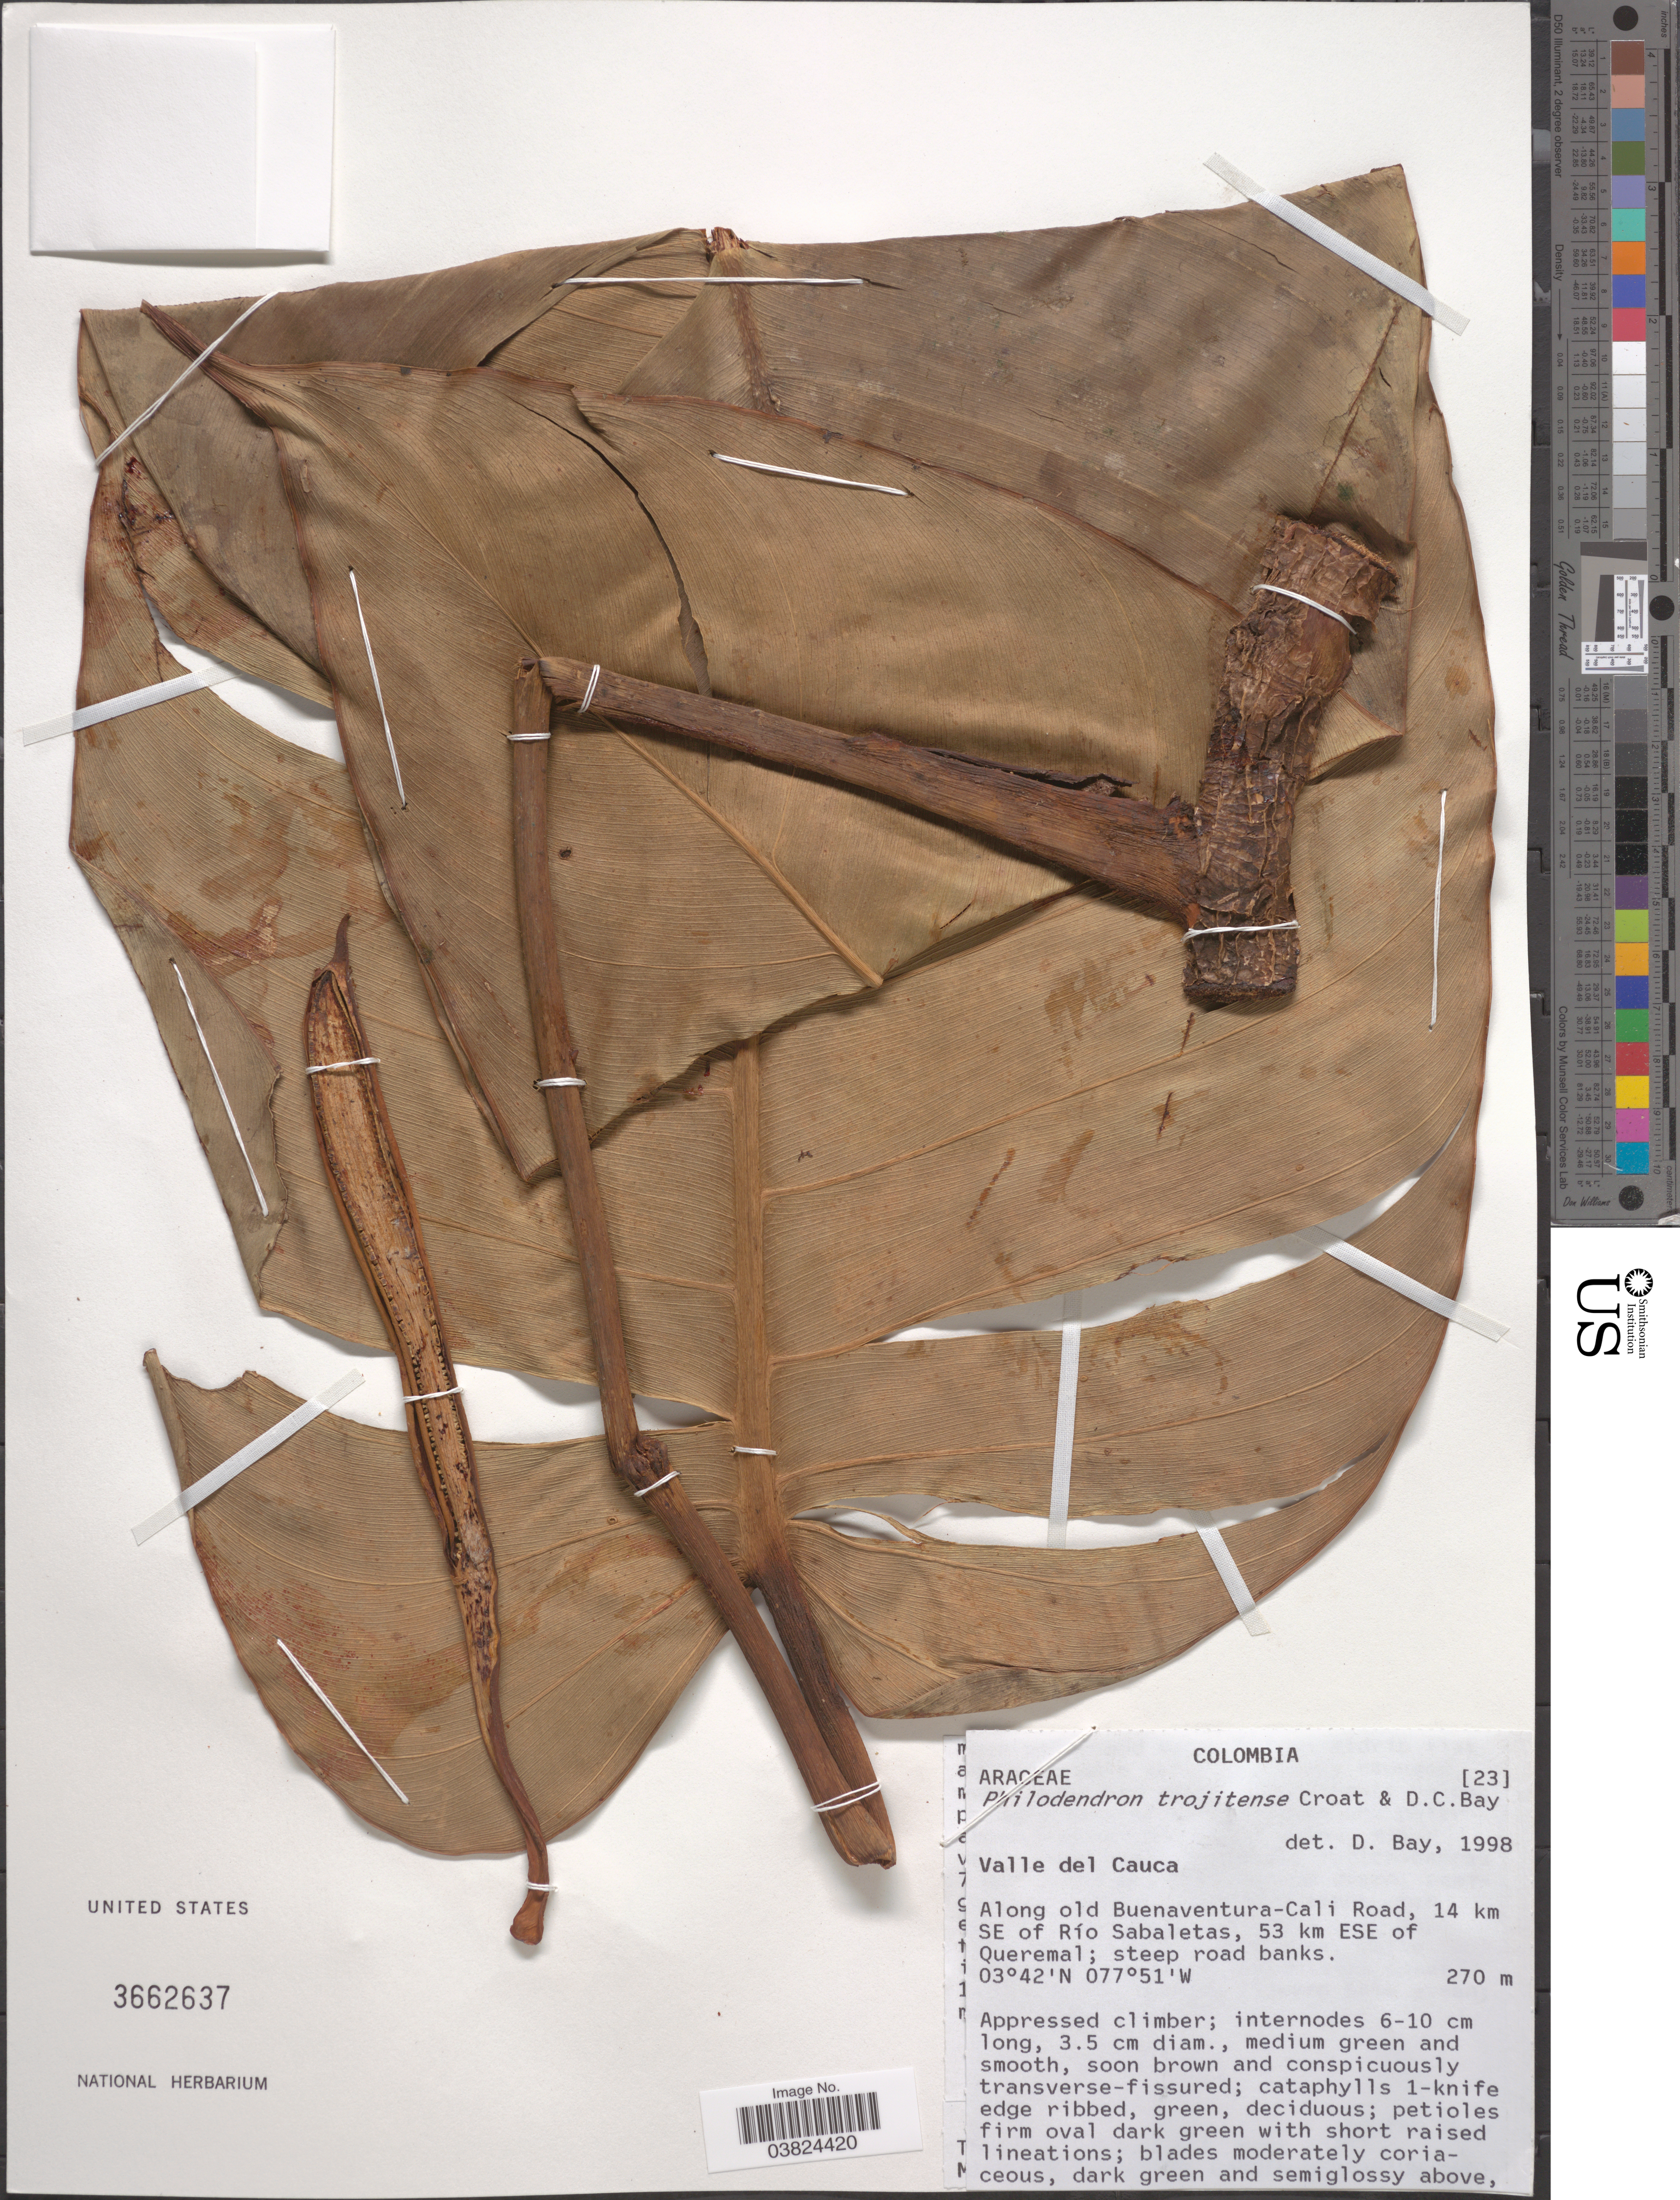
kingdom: Plantae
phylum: Tracheophyta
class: Liliopsida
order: Alismatales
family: Araceae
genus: Philodendron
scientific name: Philodendron trojitense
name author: Croat & D.C. Bay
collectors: T. B. Croat & J. Watt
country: Colombia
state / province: Valle del Cauca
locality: Bajo Calima, within Lumber Con- cession of Cartón de Colombia, be- tween Buenaventura & Río Calima; Vicinity of Camp Portado Pulpapel, 11 km North of main Calí-Buenaventura Highway.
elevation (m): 50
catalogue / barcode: US 3662636